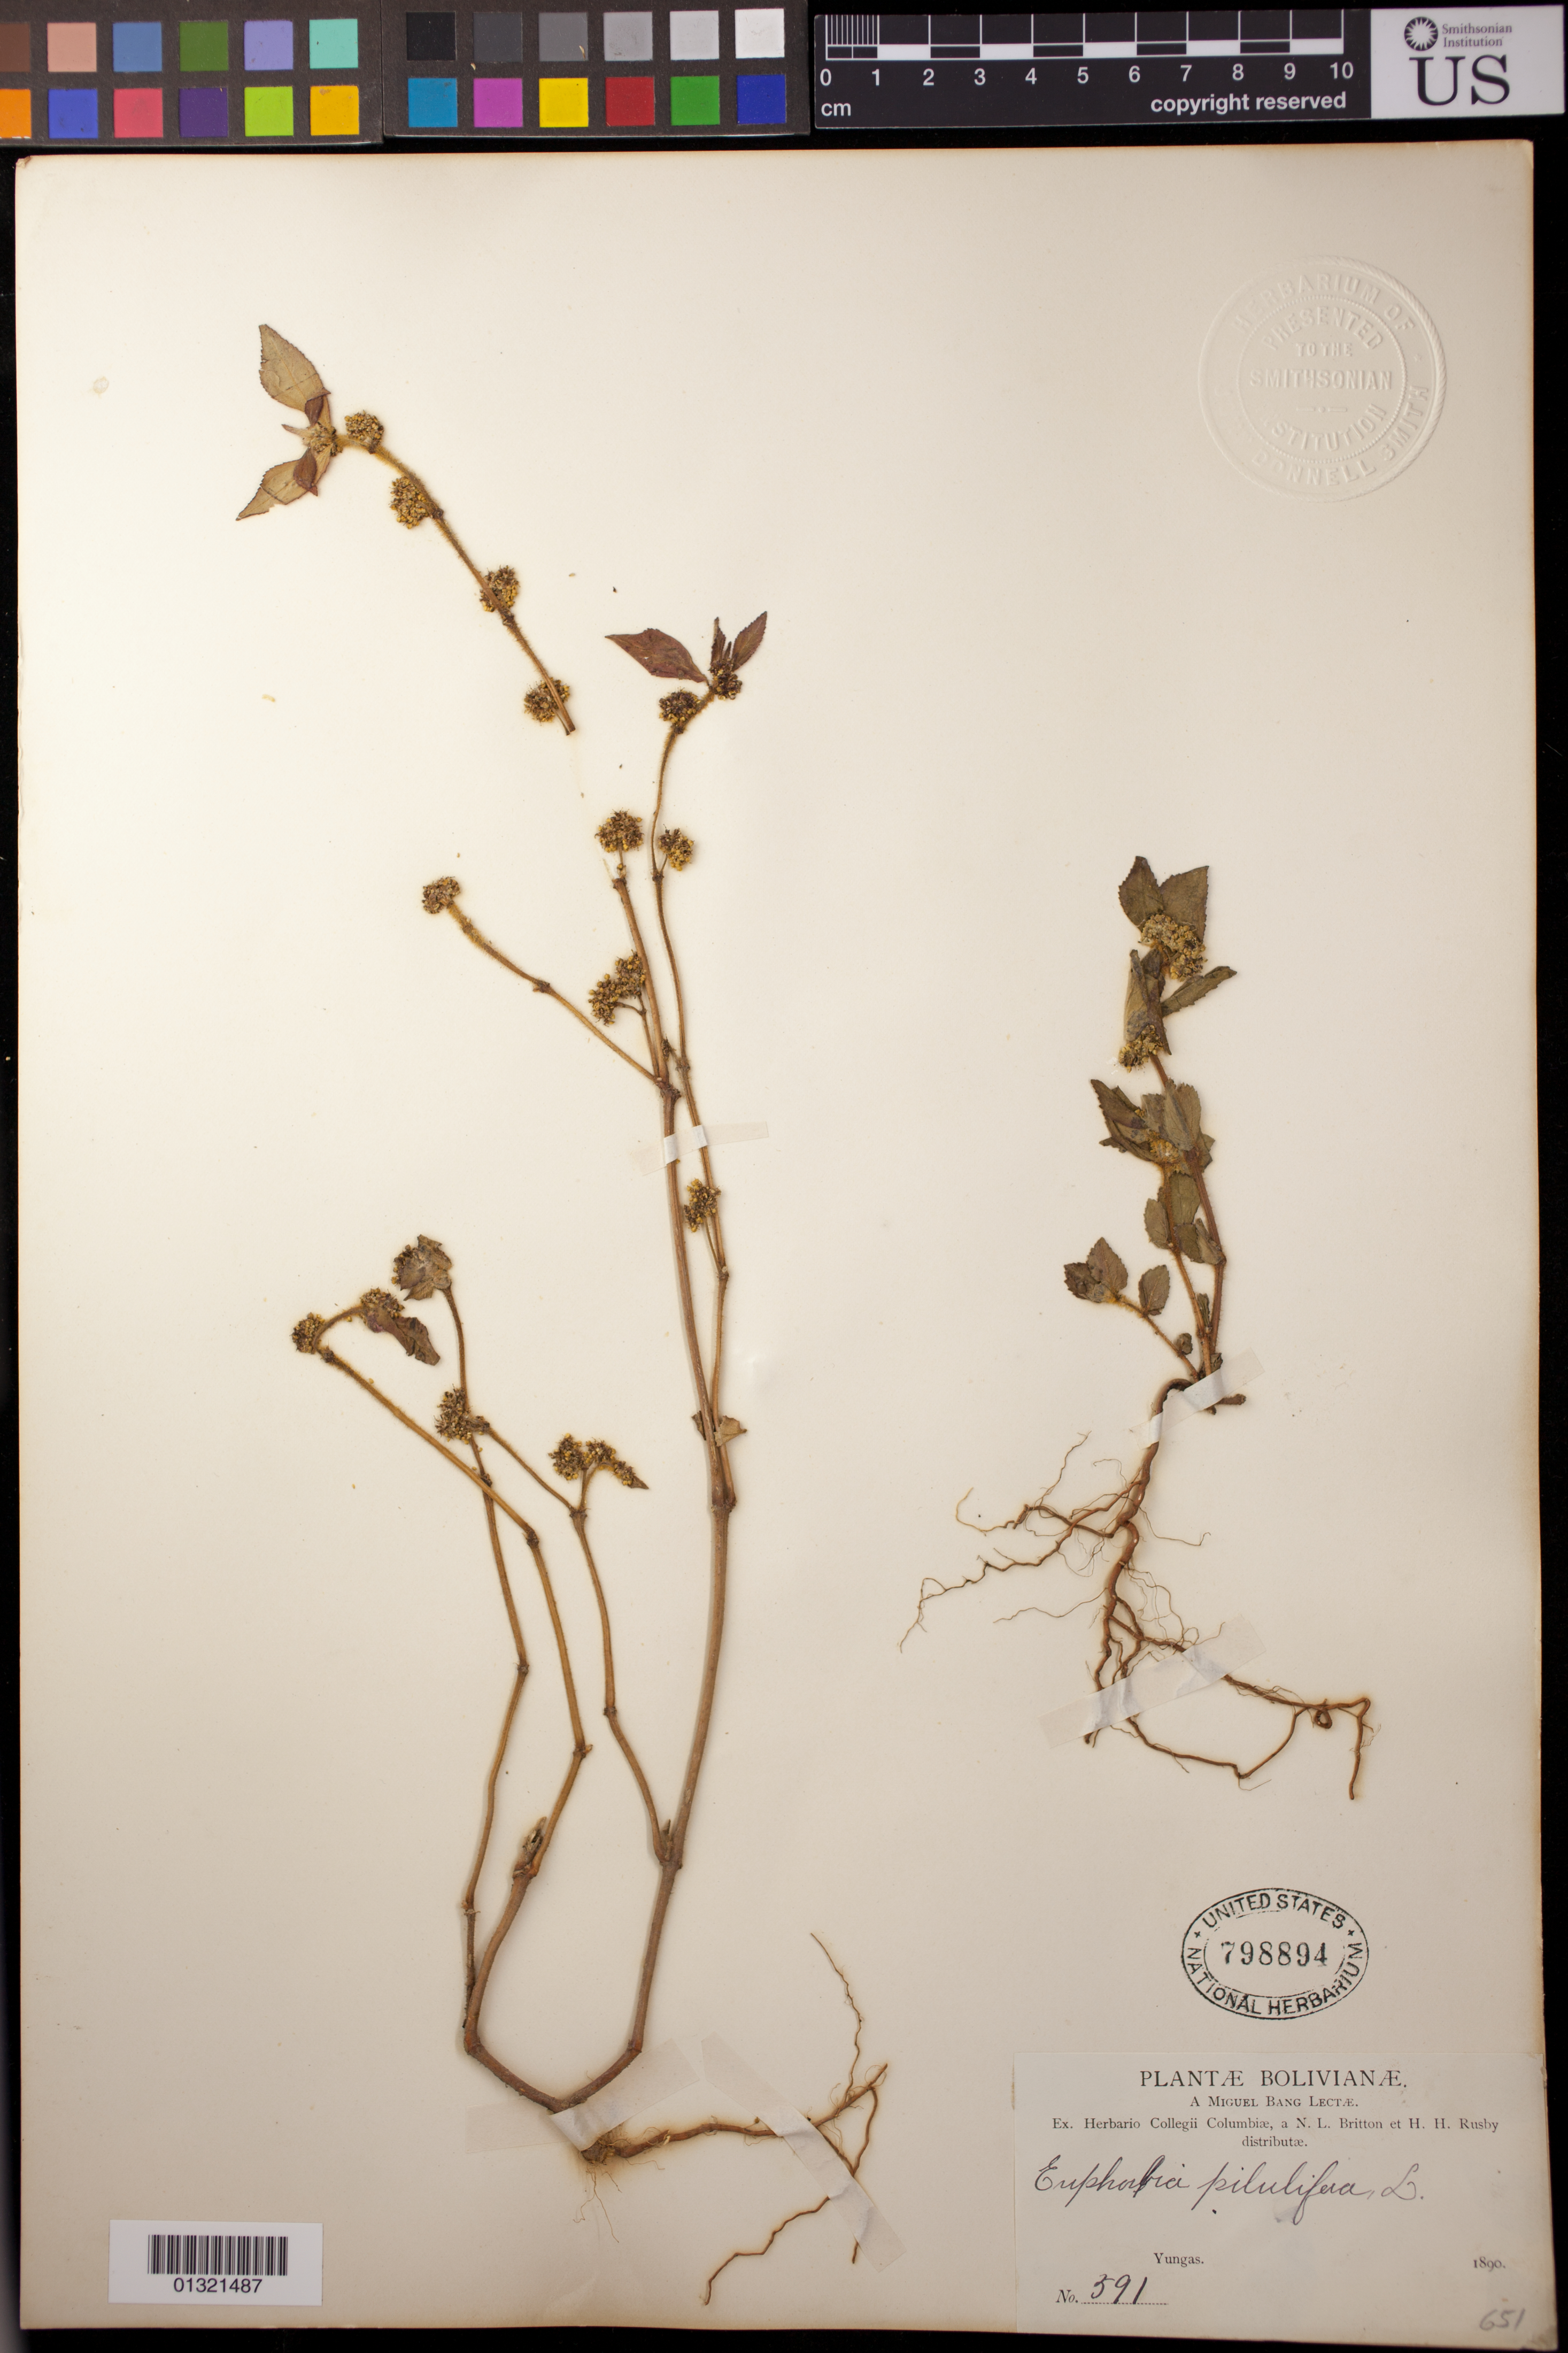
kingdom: Plantae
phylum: Tracheophyta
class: Magnoliopsida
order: Malpighiales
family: Euphorbiaceae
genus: Euphorbia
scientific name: Euphorbia hirta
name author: L.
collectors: M. Bang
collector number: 391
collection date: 1890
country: Bolivia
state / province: La Paz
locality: Yungas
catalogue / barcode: US 798894